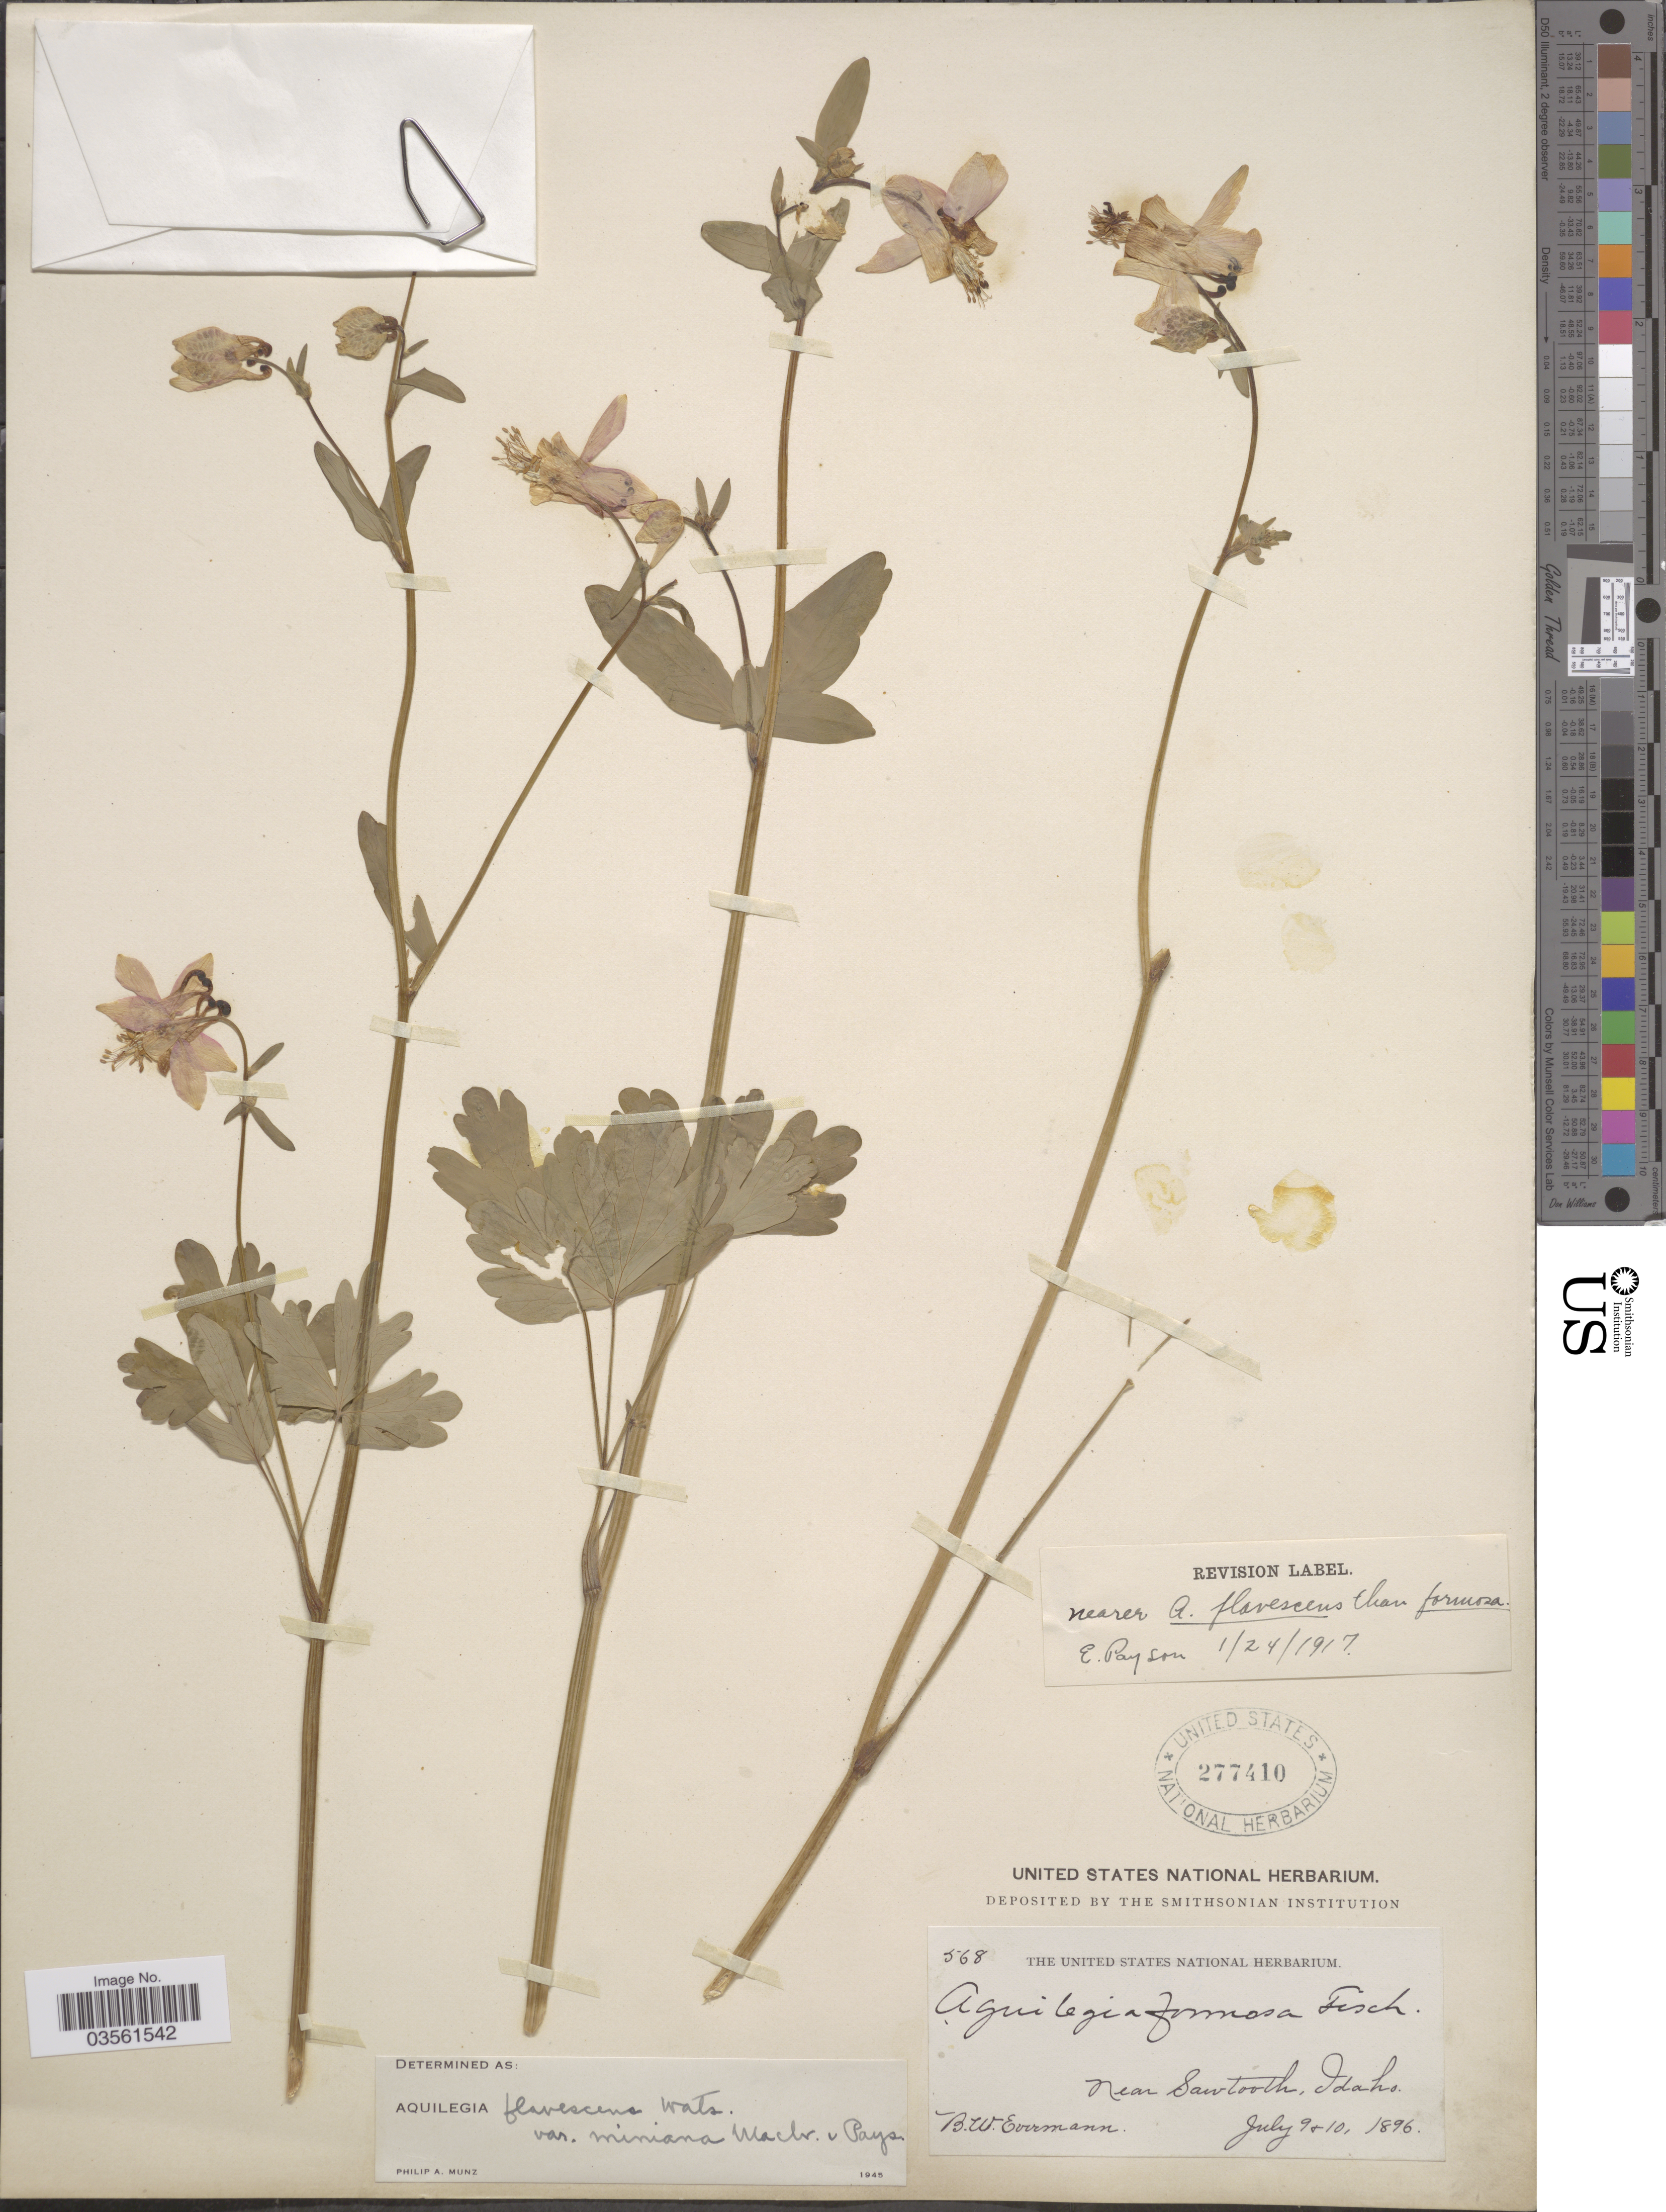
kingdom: Plantae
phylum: Tracheophyta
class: Magnoliopsida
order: Ranunculales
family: Ranunculaceae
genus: Aquilegia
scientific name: Aquilegia flavescens var. miniana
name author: J.F. Macbr. & Payson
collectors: B. W. Evermann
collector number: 568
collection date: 1896-07-09/1896-07-10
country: United States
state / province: Idaho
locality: Near Sawtooth.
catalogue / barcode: US 277410